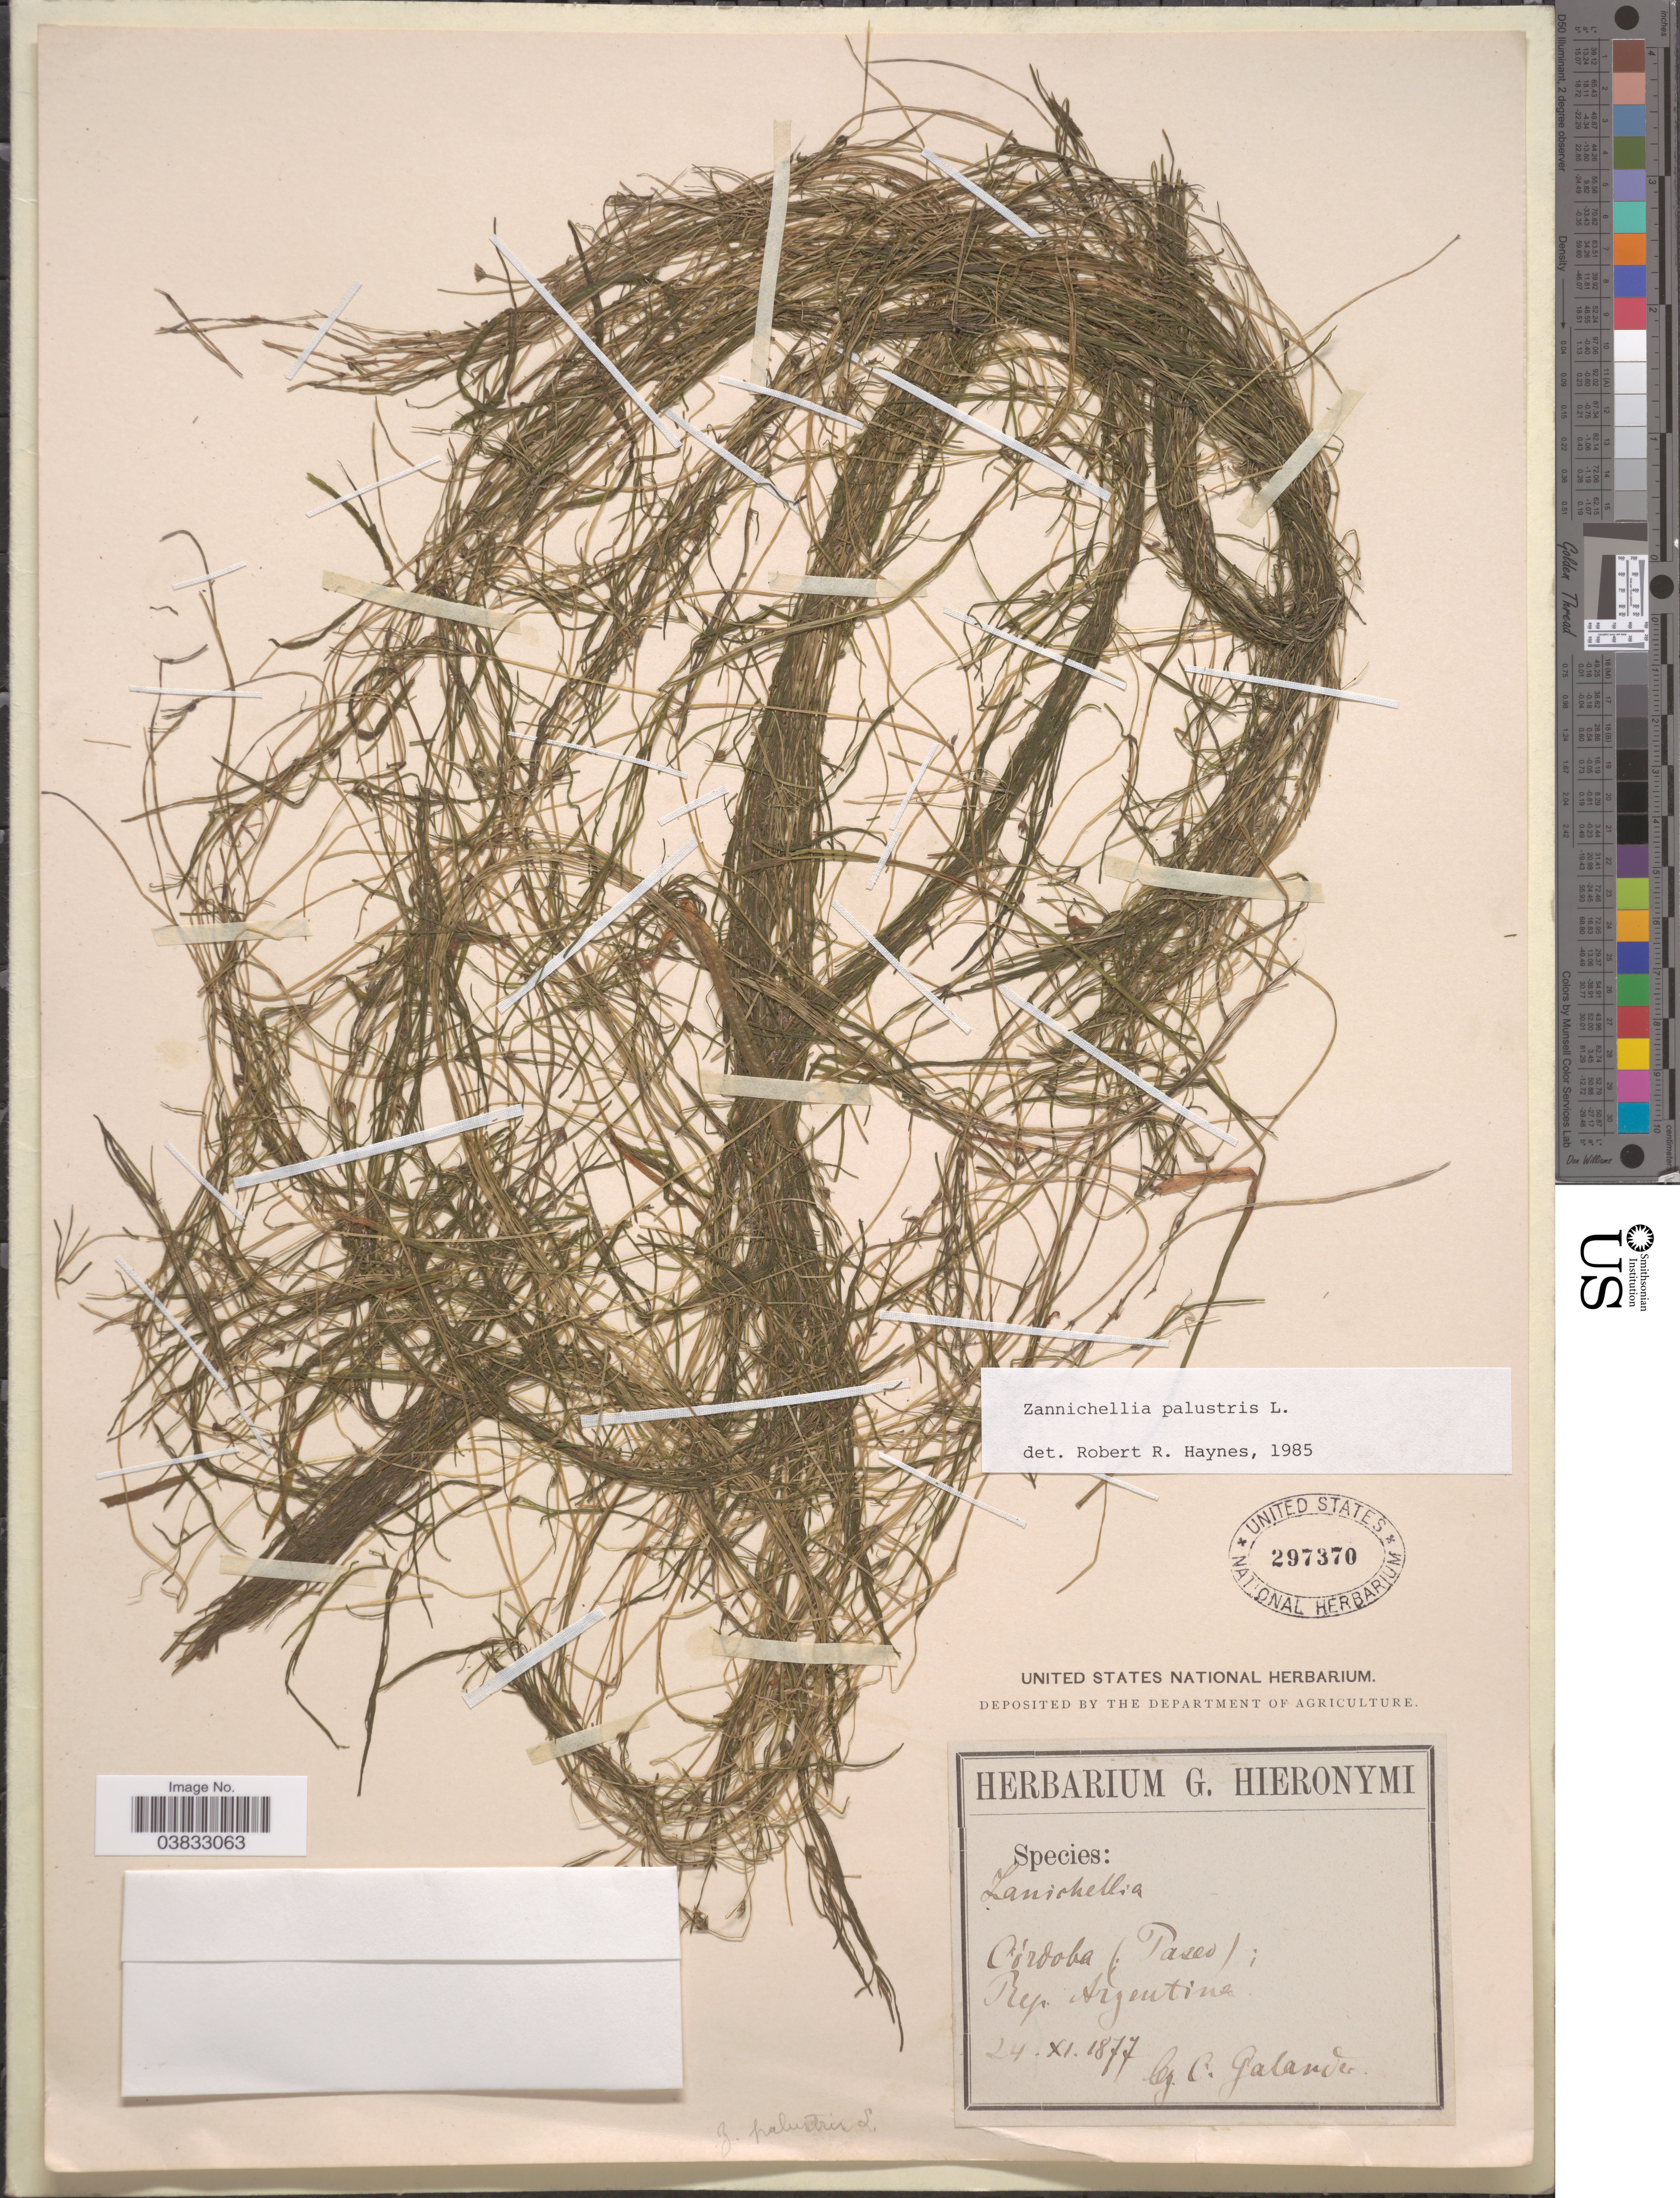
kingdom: Plantae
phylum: Tracheophyta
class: Liliopsida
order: Alismatales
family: Potamogetonaceae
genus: Zannichellia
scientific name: Zannichellia palustris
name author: L.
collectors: C. Galander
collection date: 1877-11-24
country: Argentina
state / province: Cordoba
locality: Córdoba (Tases).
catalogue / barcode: US 297370